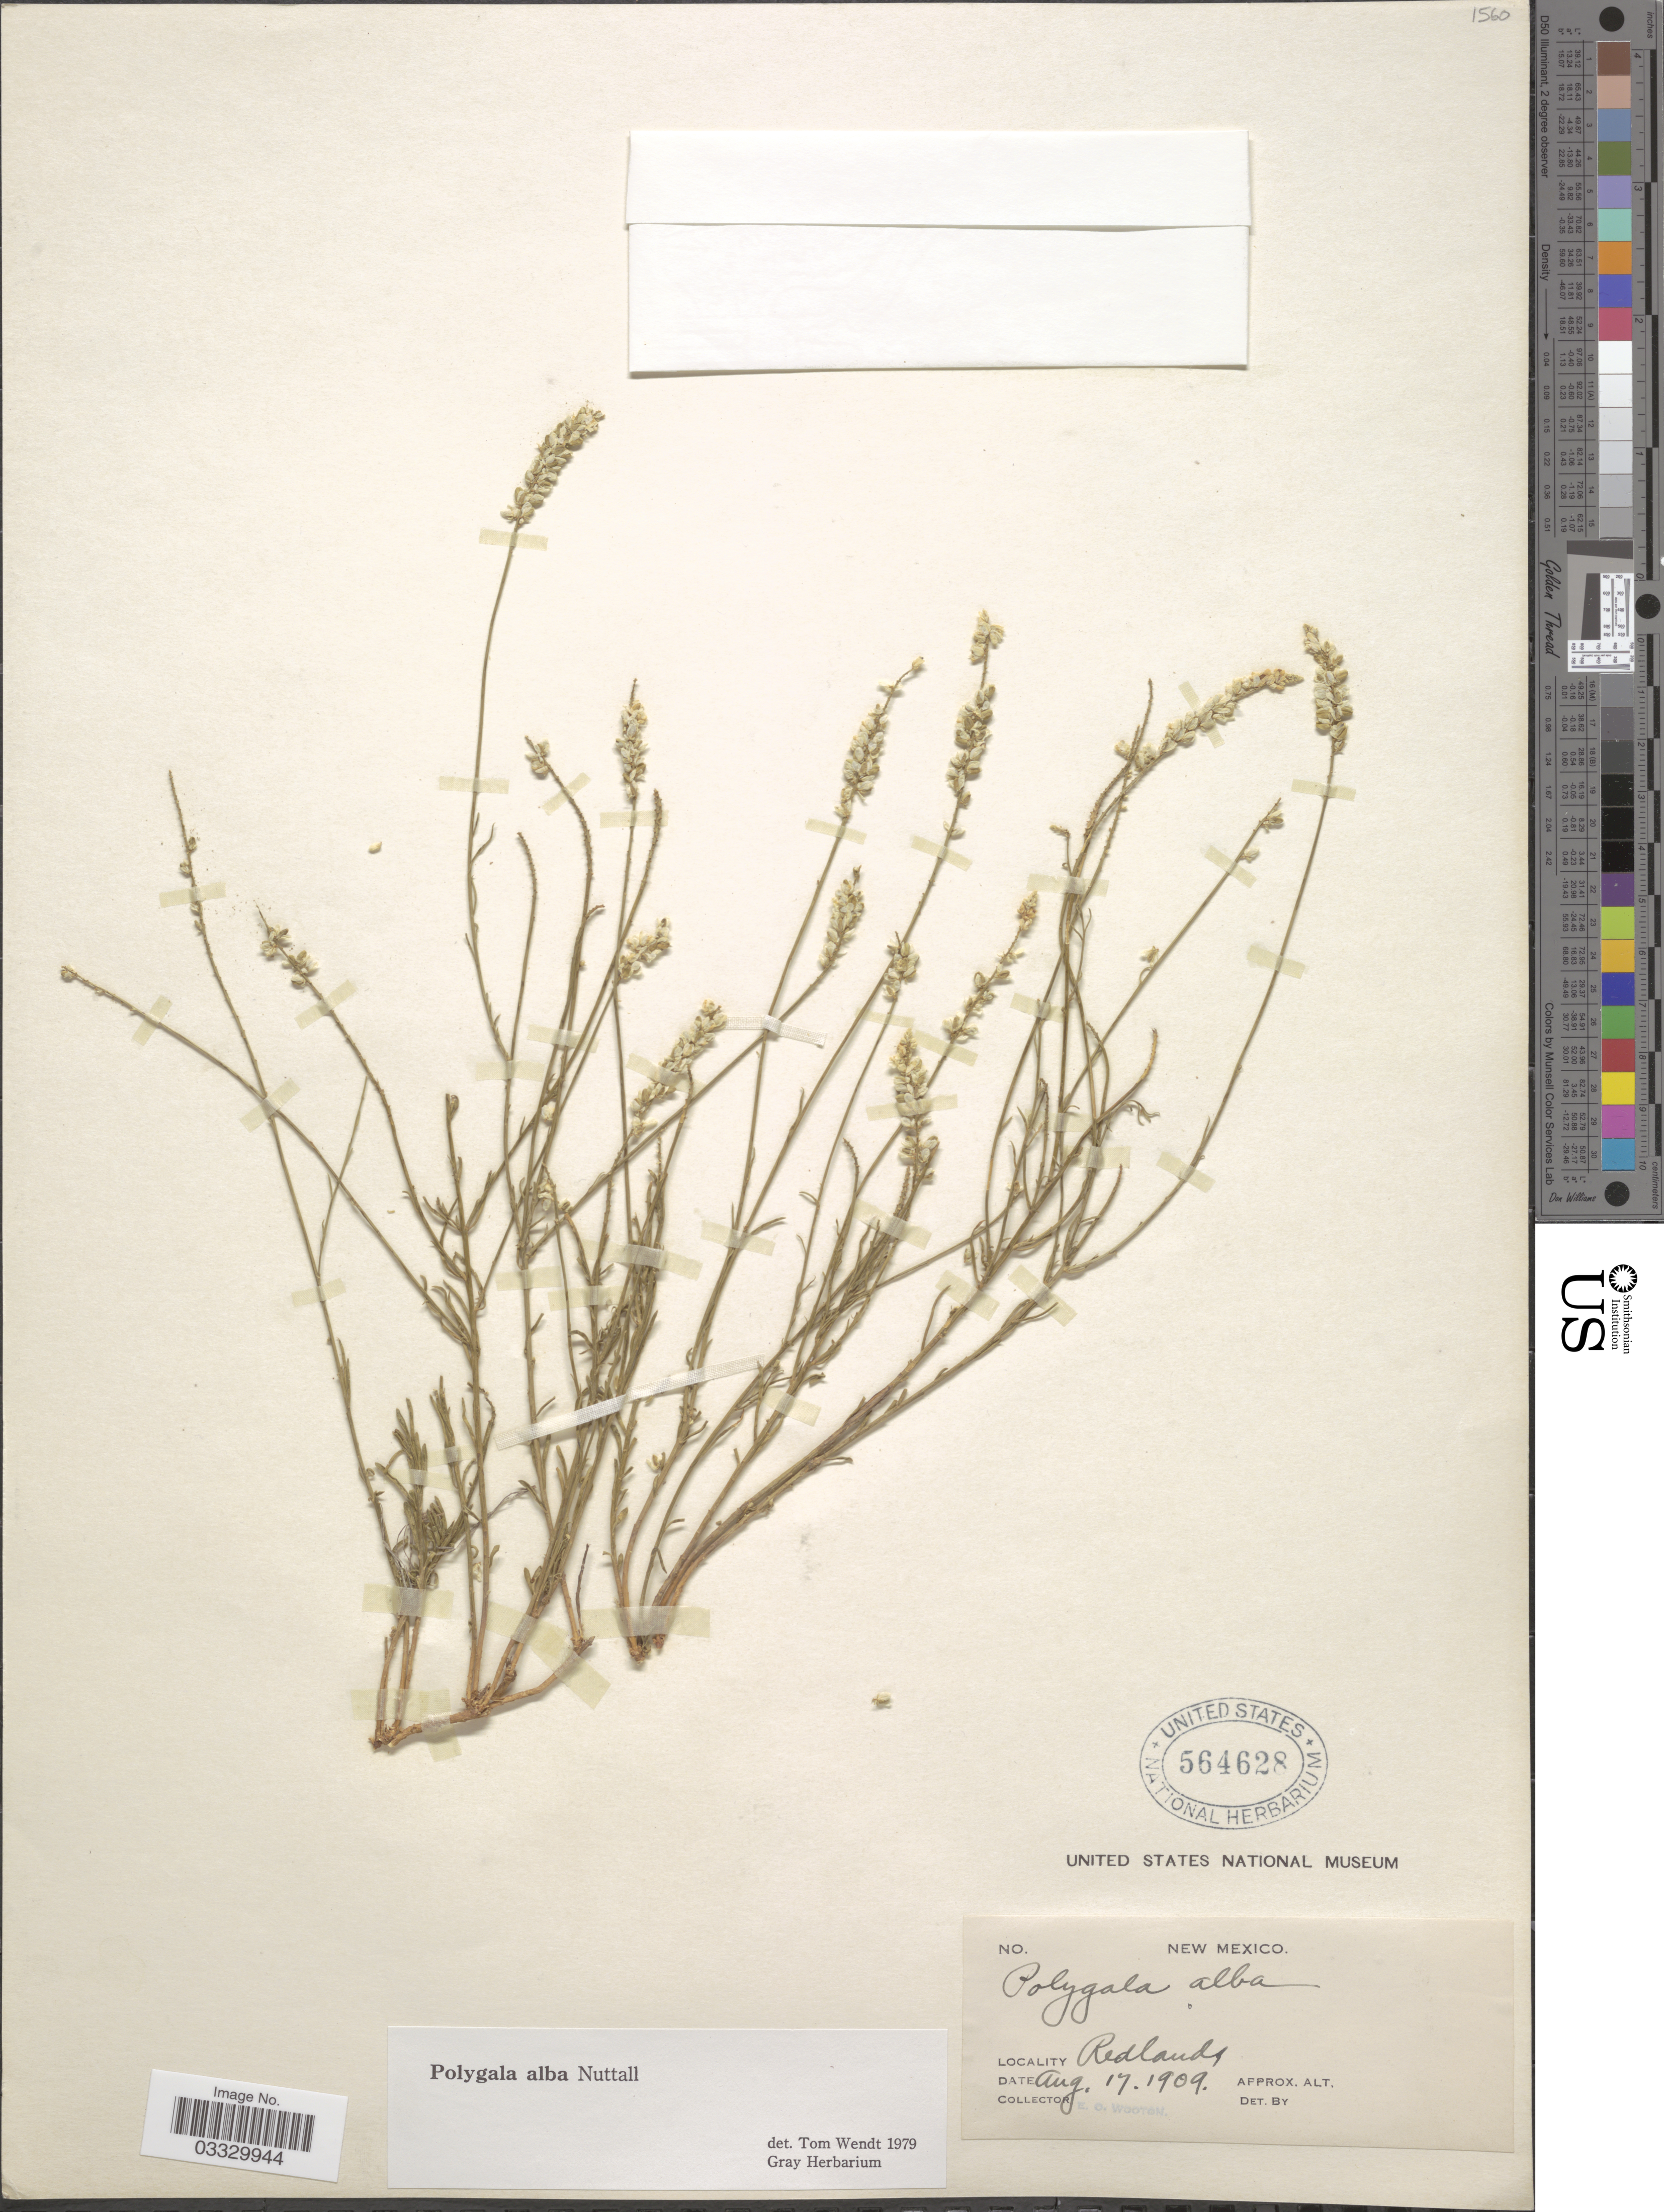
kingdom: Plantae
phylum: Tracheophyta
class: Magnoliopsida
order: Fabales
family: Polygalaceae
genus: Polygala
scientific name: Polygala alba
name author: Nutt.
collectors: E. O. Wooton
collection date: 1909-08-17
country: United States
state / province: New Mexico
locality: Redlands.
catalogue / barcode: US 564628